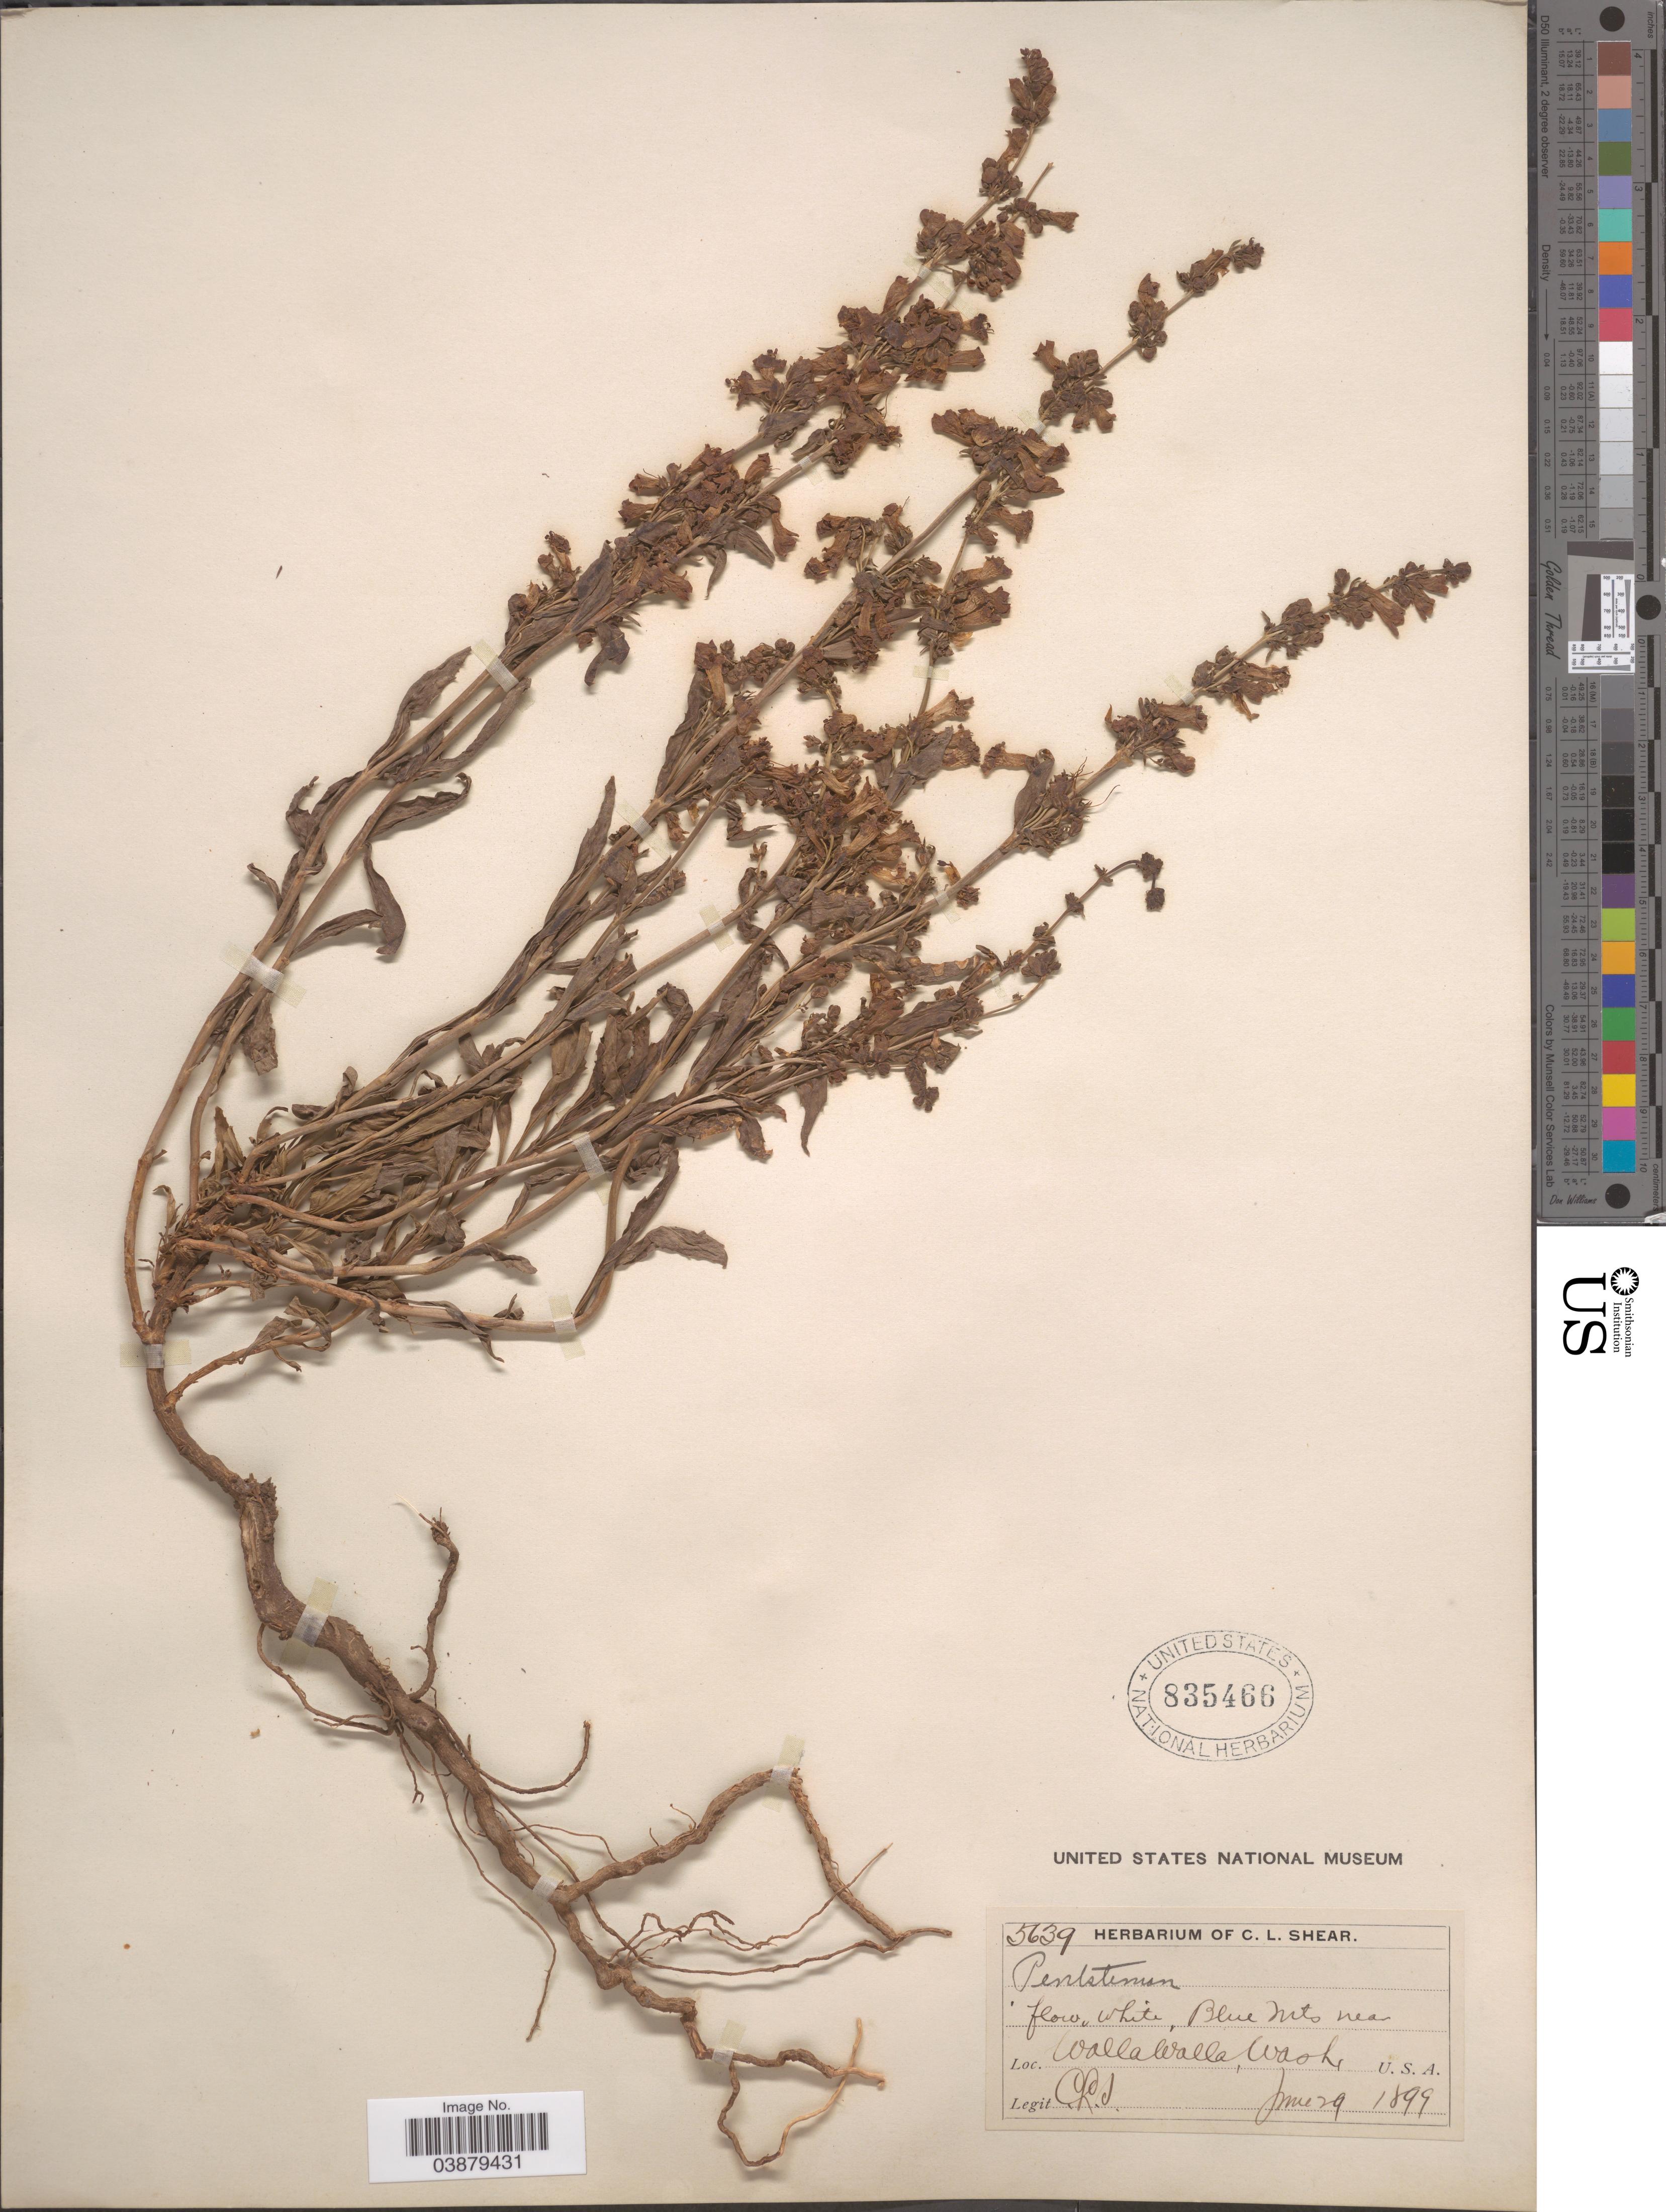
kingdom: Plantae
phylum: Tracheophyta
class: Magnoliopsida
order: Lamiales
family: Plantaginaceae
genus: Penstemon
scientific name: Penstemon sp.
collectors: C. L. Shear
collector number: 5639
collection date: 1899-06-29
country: United States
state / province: Washington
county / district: Walla Walla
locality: Blue Mts near Walla Walla.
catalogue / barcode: US 835466